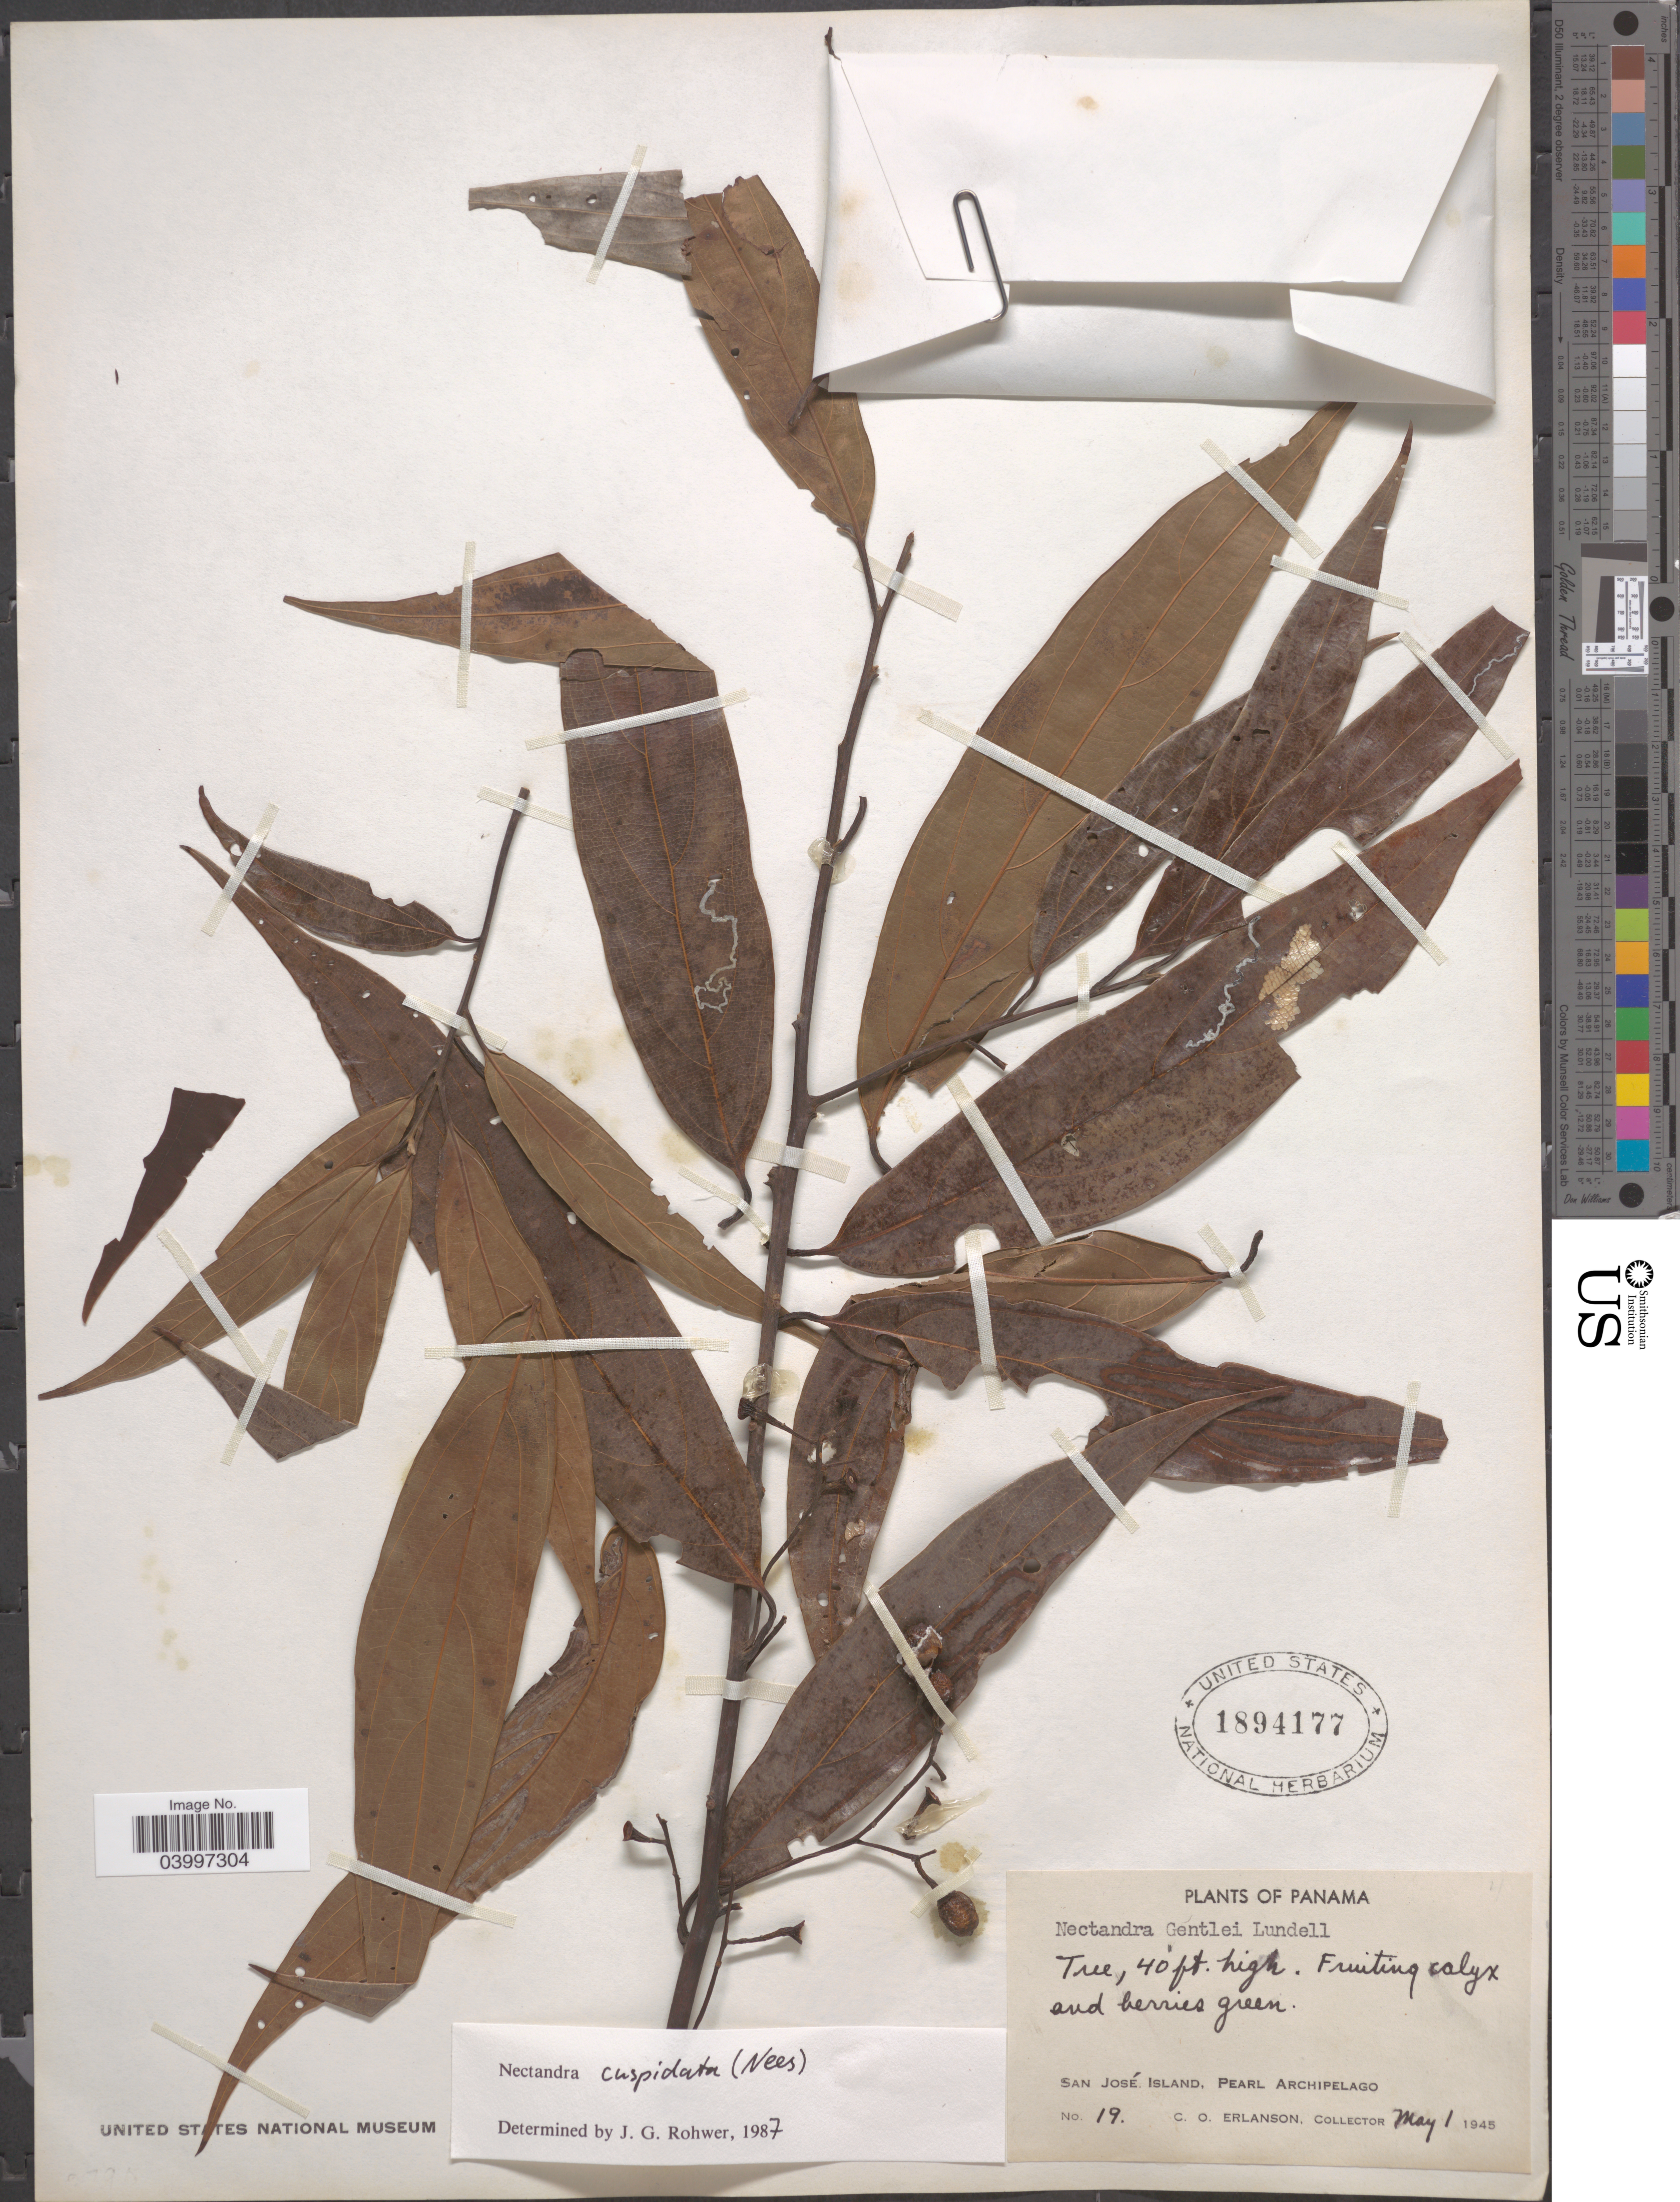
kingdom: Plantae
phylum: Tracheophyta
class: Magnoliopsida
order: Laurales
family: Lauraceae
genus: Nectandra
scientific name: Nectandra cuspidata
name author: Nees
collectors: C. O. Erlanson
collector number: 19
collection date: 1945-05-01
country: Panama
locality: San José Island, Pearl Archipelago.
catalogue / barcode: US 1894177